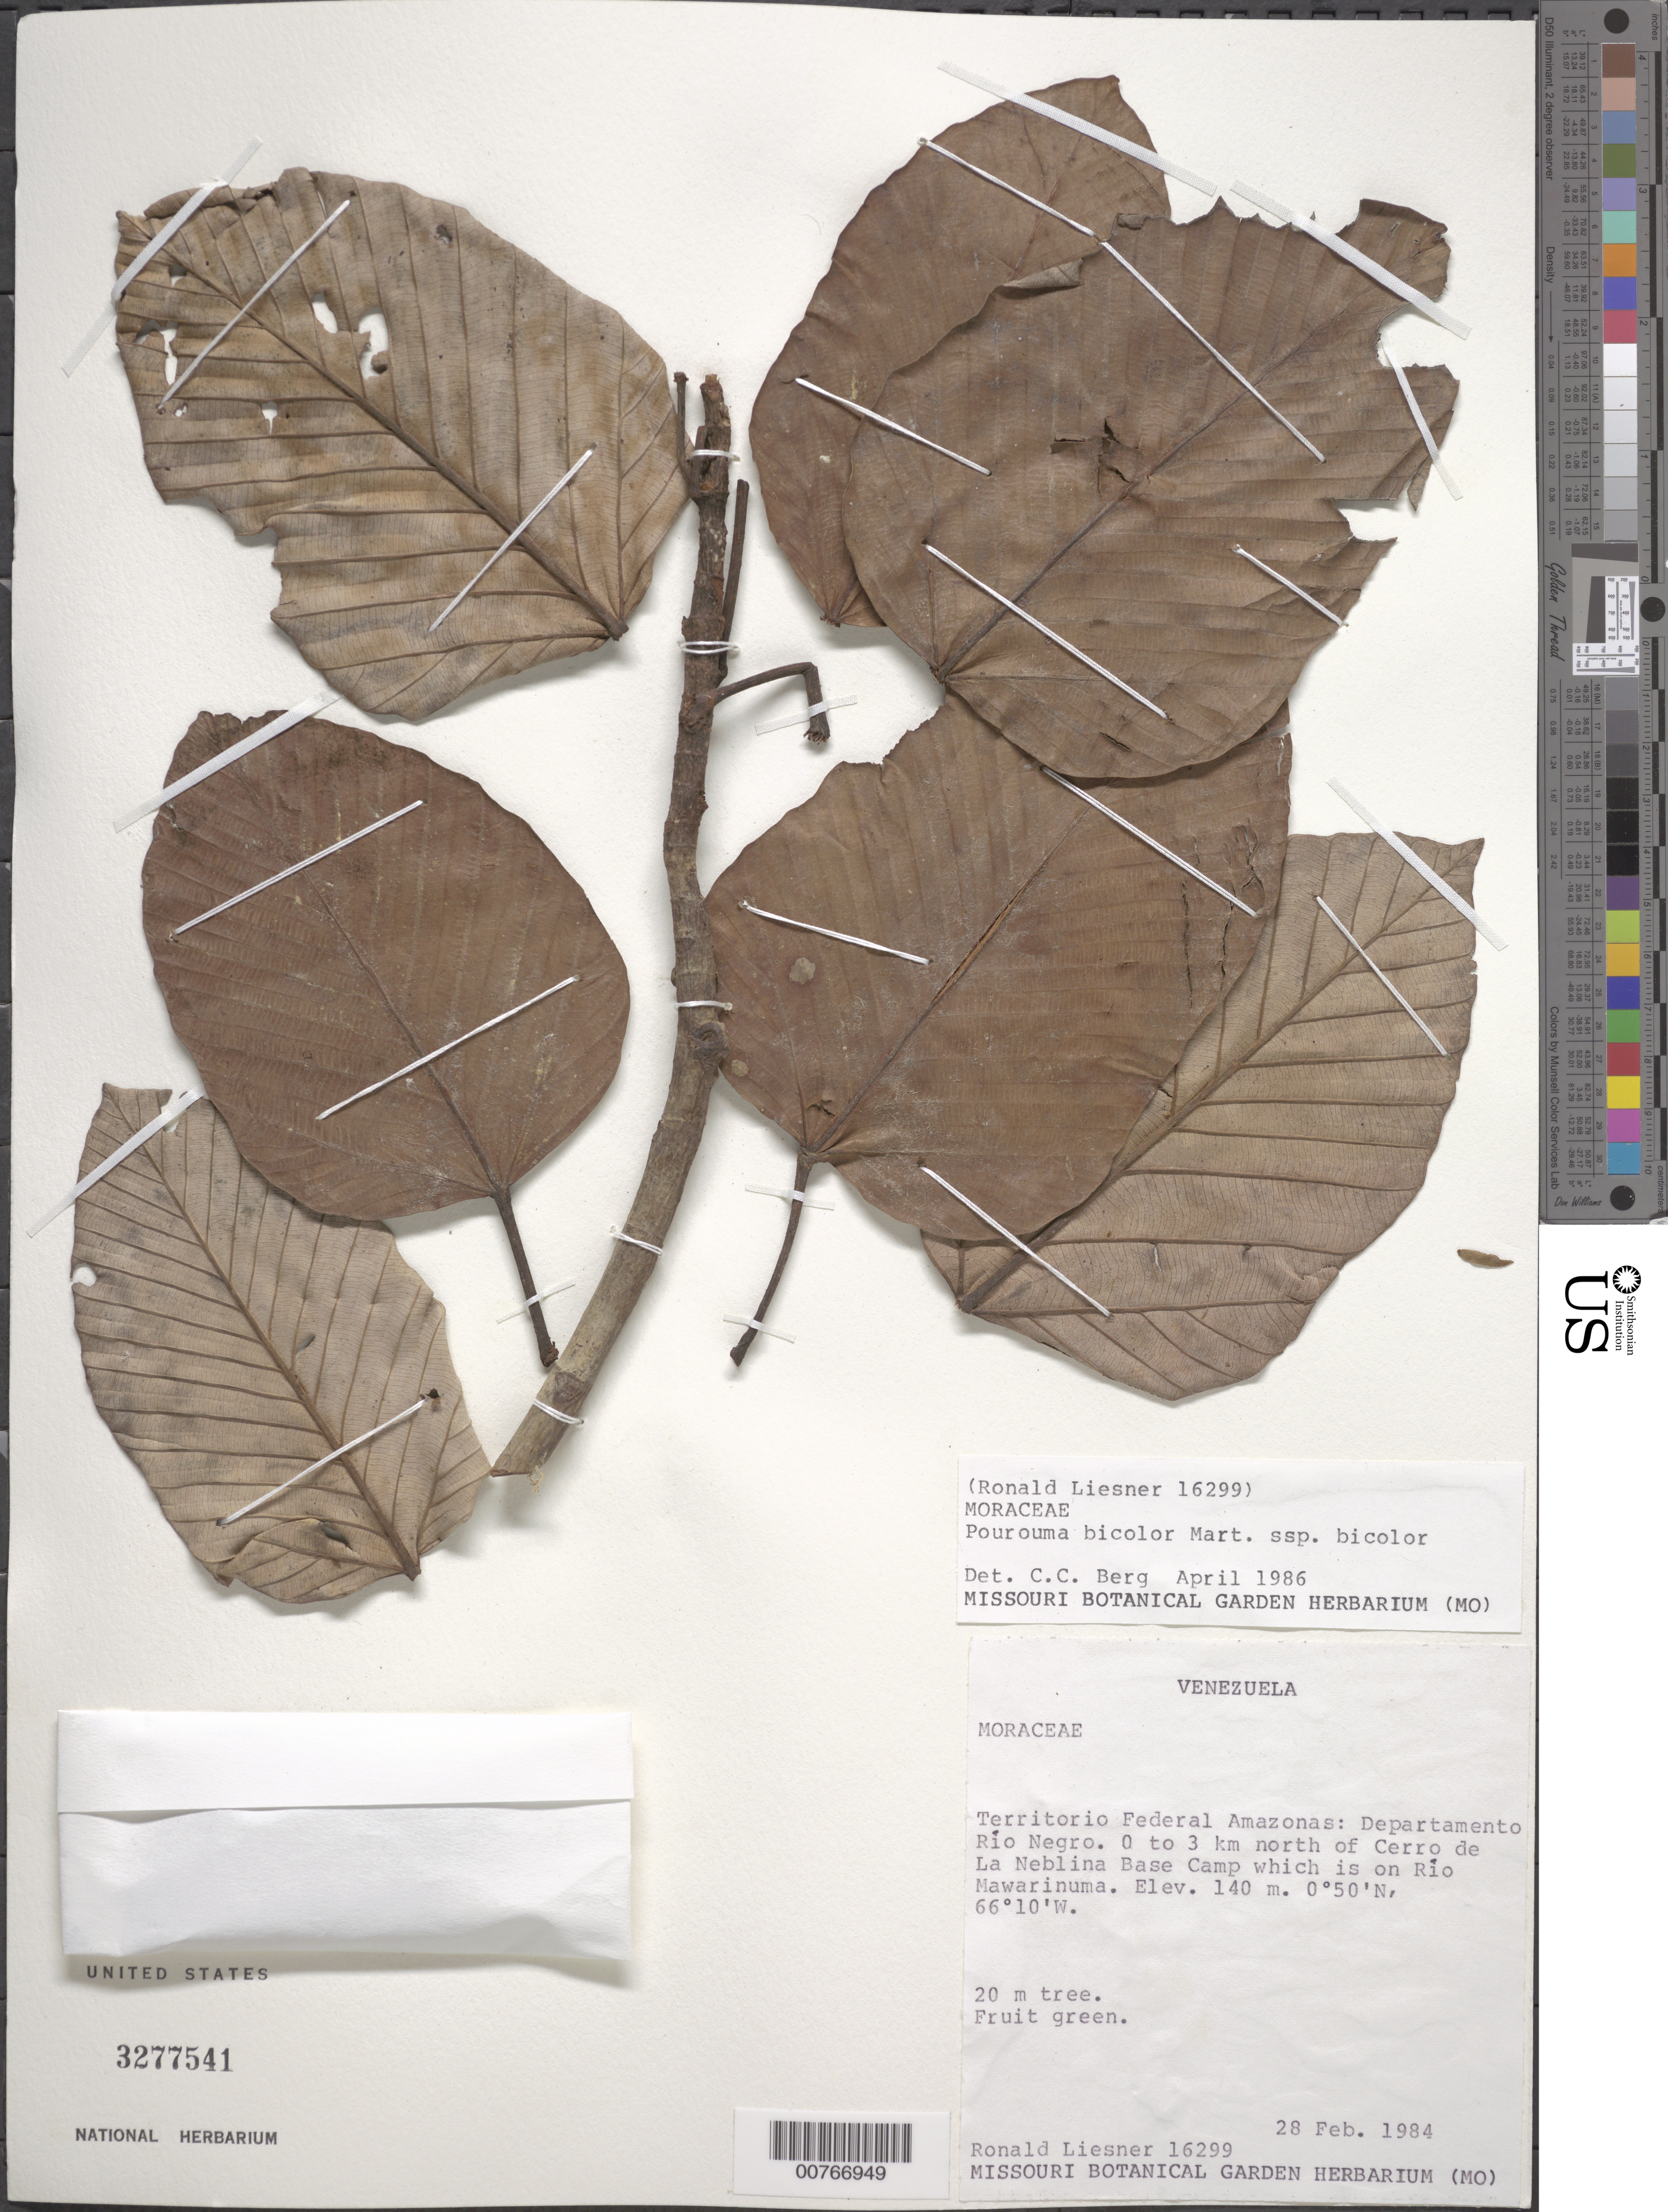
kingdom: Plantae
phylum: Tracheophyta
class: Magnoliopsida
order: Rosales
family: Urticaceae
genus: Pourouma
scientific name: Pourouma bicolor subsp. bicolor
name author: Mart.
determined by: Berg, C. C.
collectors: R. L. Liesner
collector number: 16299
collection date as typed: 28-Feb-84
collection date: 1984-02-28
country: Venezuela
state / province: Amazonas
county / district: Río Negro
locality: Río Mawarinuma, 0-3 km N of Cerro de La Neblina Base Camp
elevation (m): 140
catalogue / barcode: US 3277541